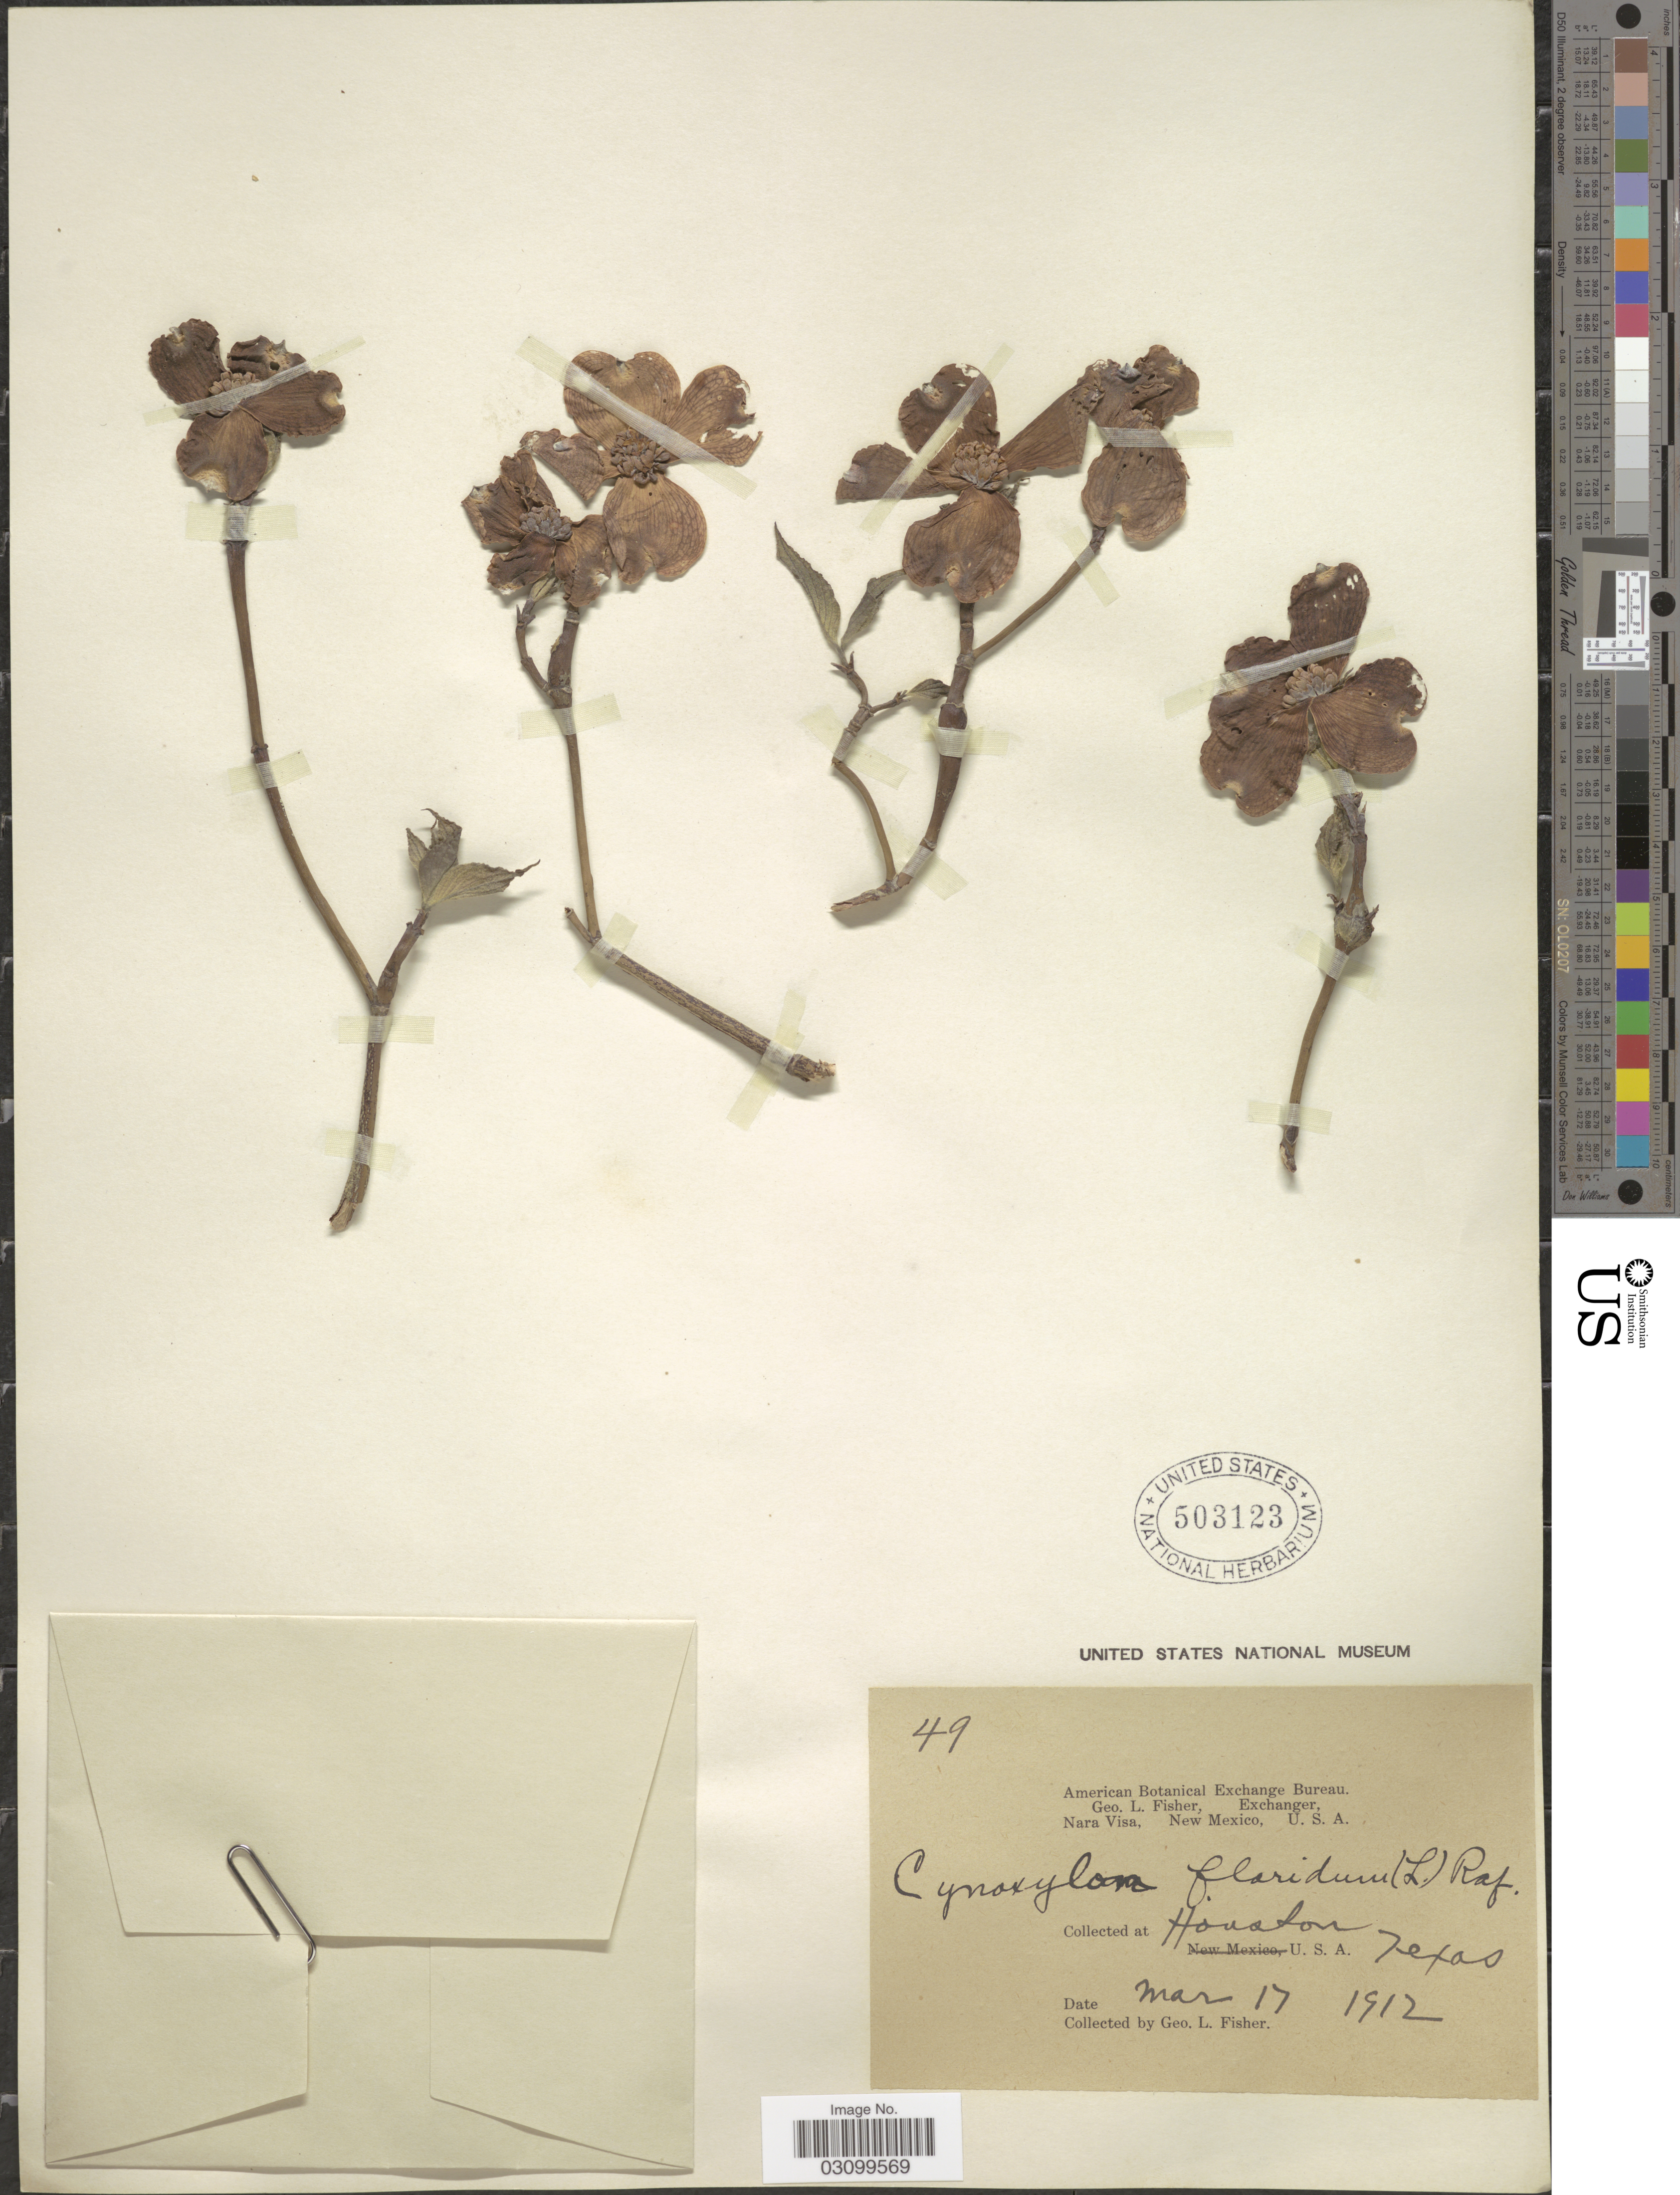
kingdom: Plantae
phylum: Tracheophyta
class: Magnoliopsida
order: Cornales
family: Cornaceae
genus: Cornus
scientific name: Cornus florida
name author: L.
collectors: G. L. Fisher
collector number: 49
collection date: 1912-03-17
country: United States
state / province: Texas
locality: Houston.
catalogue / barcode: US 503123